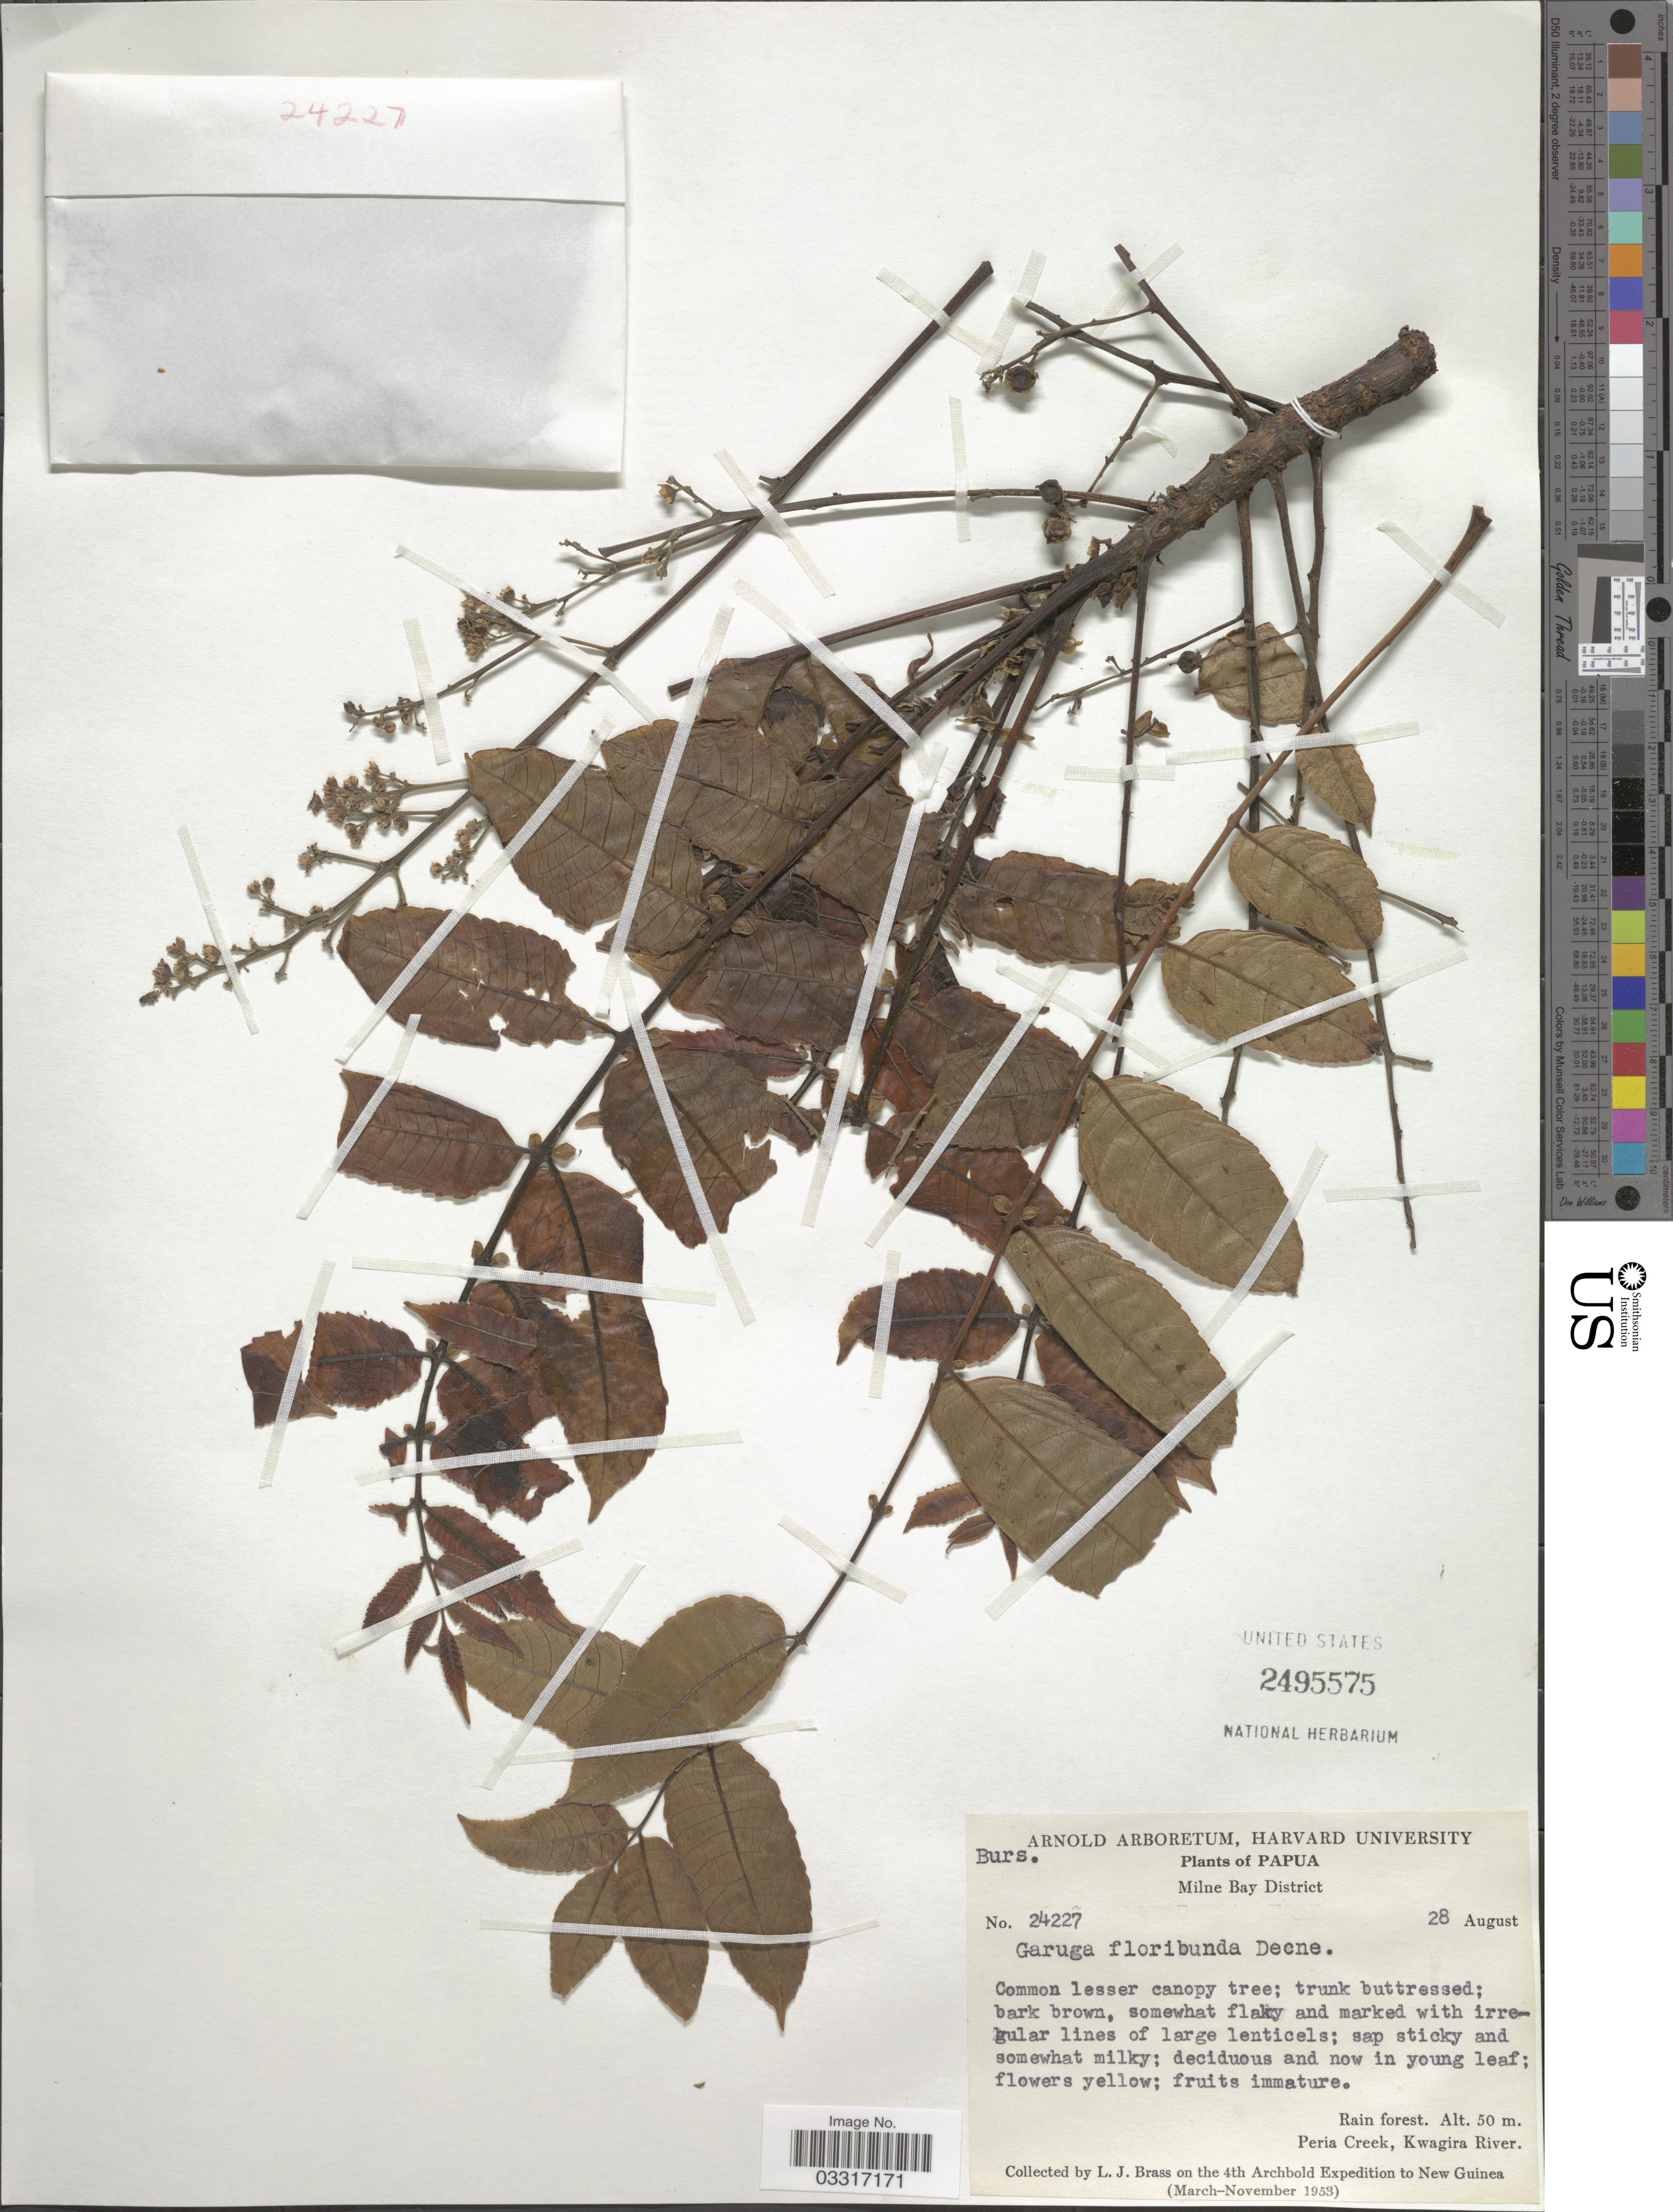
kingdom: Plantae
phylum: Tracheophyta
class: Magnoliopsida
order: Sapindales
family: Burseraceae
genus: Garuga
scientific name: Garuga floribunda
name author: Decne.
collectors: L. J. Brass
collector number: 24227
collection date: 1953-08-28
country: Papua New Guinea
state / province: Milne Bay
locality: Papua. Milne Bay District. Peria Creek, Kwagira River. New Guinea.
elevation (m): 50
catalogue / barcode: US 2495575